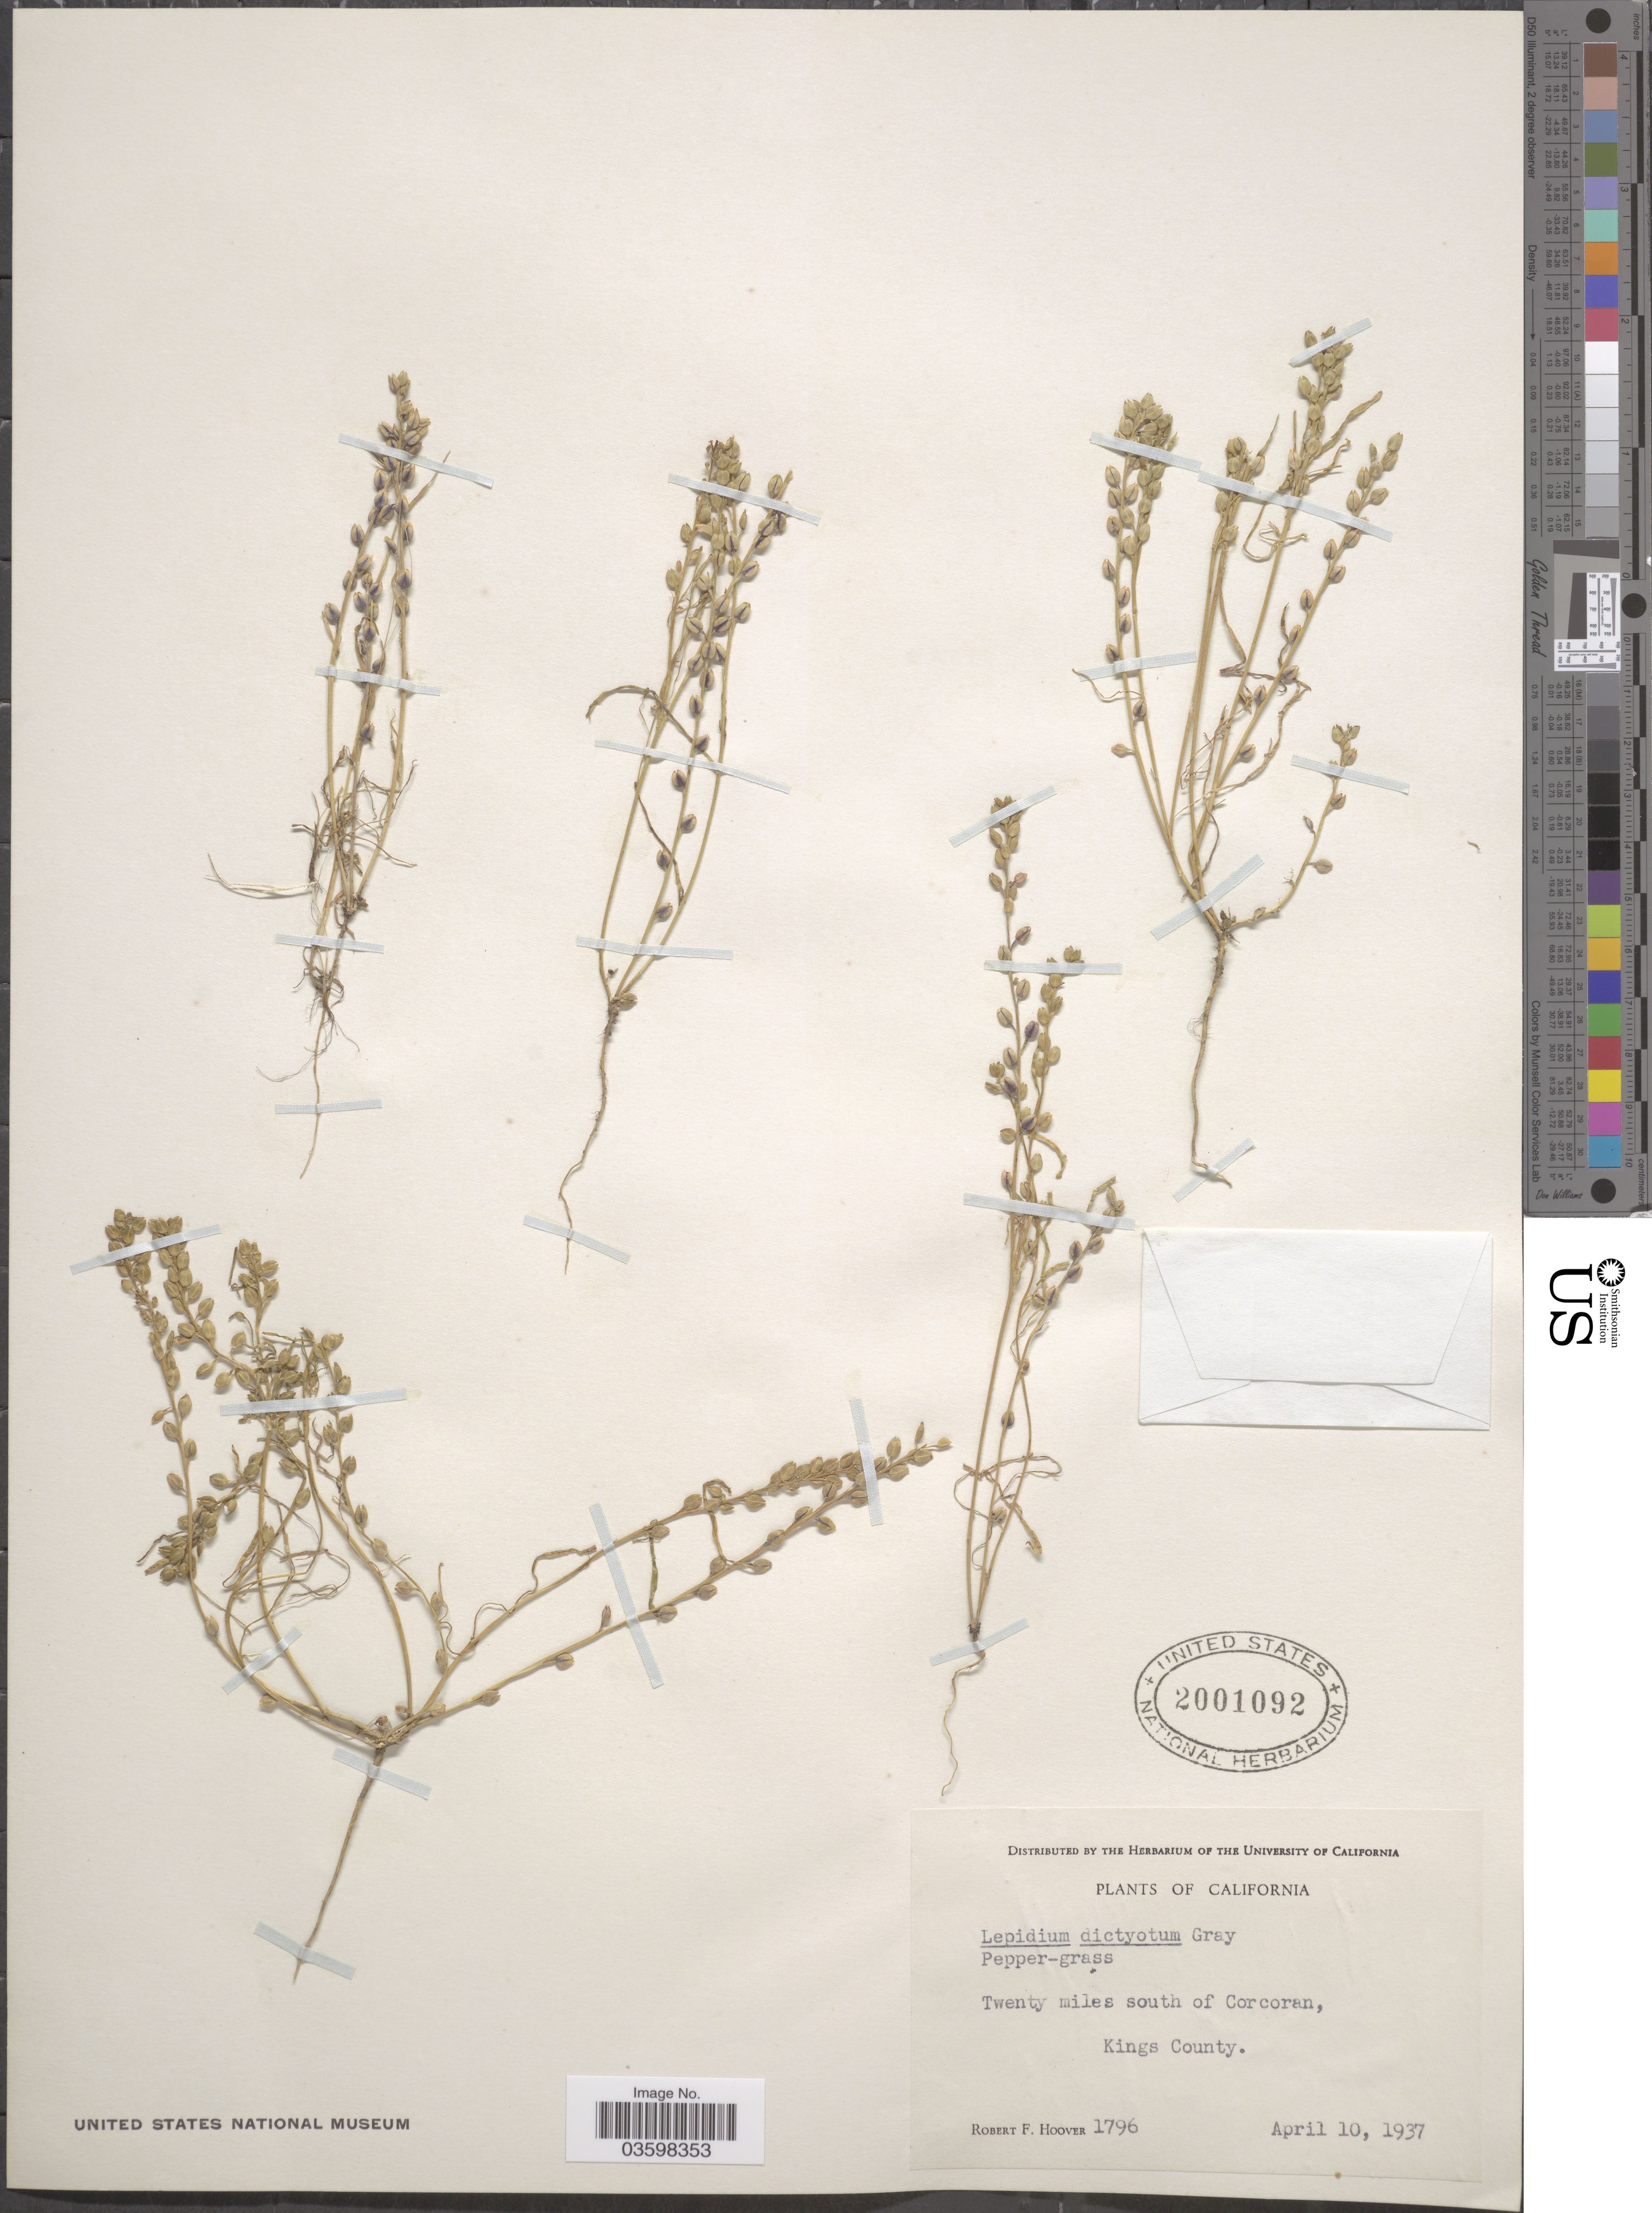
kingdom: Plantae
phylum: Tracheophyta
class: Magnoliopsida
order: Brassicales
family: Brassicaceae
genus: Lepidium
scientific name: Lepidium dictyotum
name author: A. Gray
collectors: R. F. Hoover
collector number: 1796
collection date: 1937-04-10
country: United States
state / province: California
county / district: Kings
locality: Twenty miles south of Corcoran, Kings County.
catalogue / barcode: US 2001092